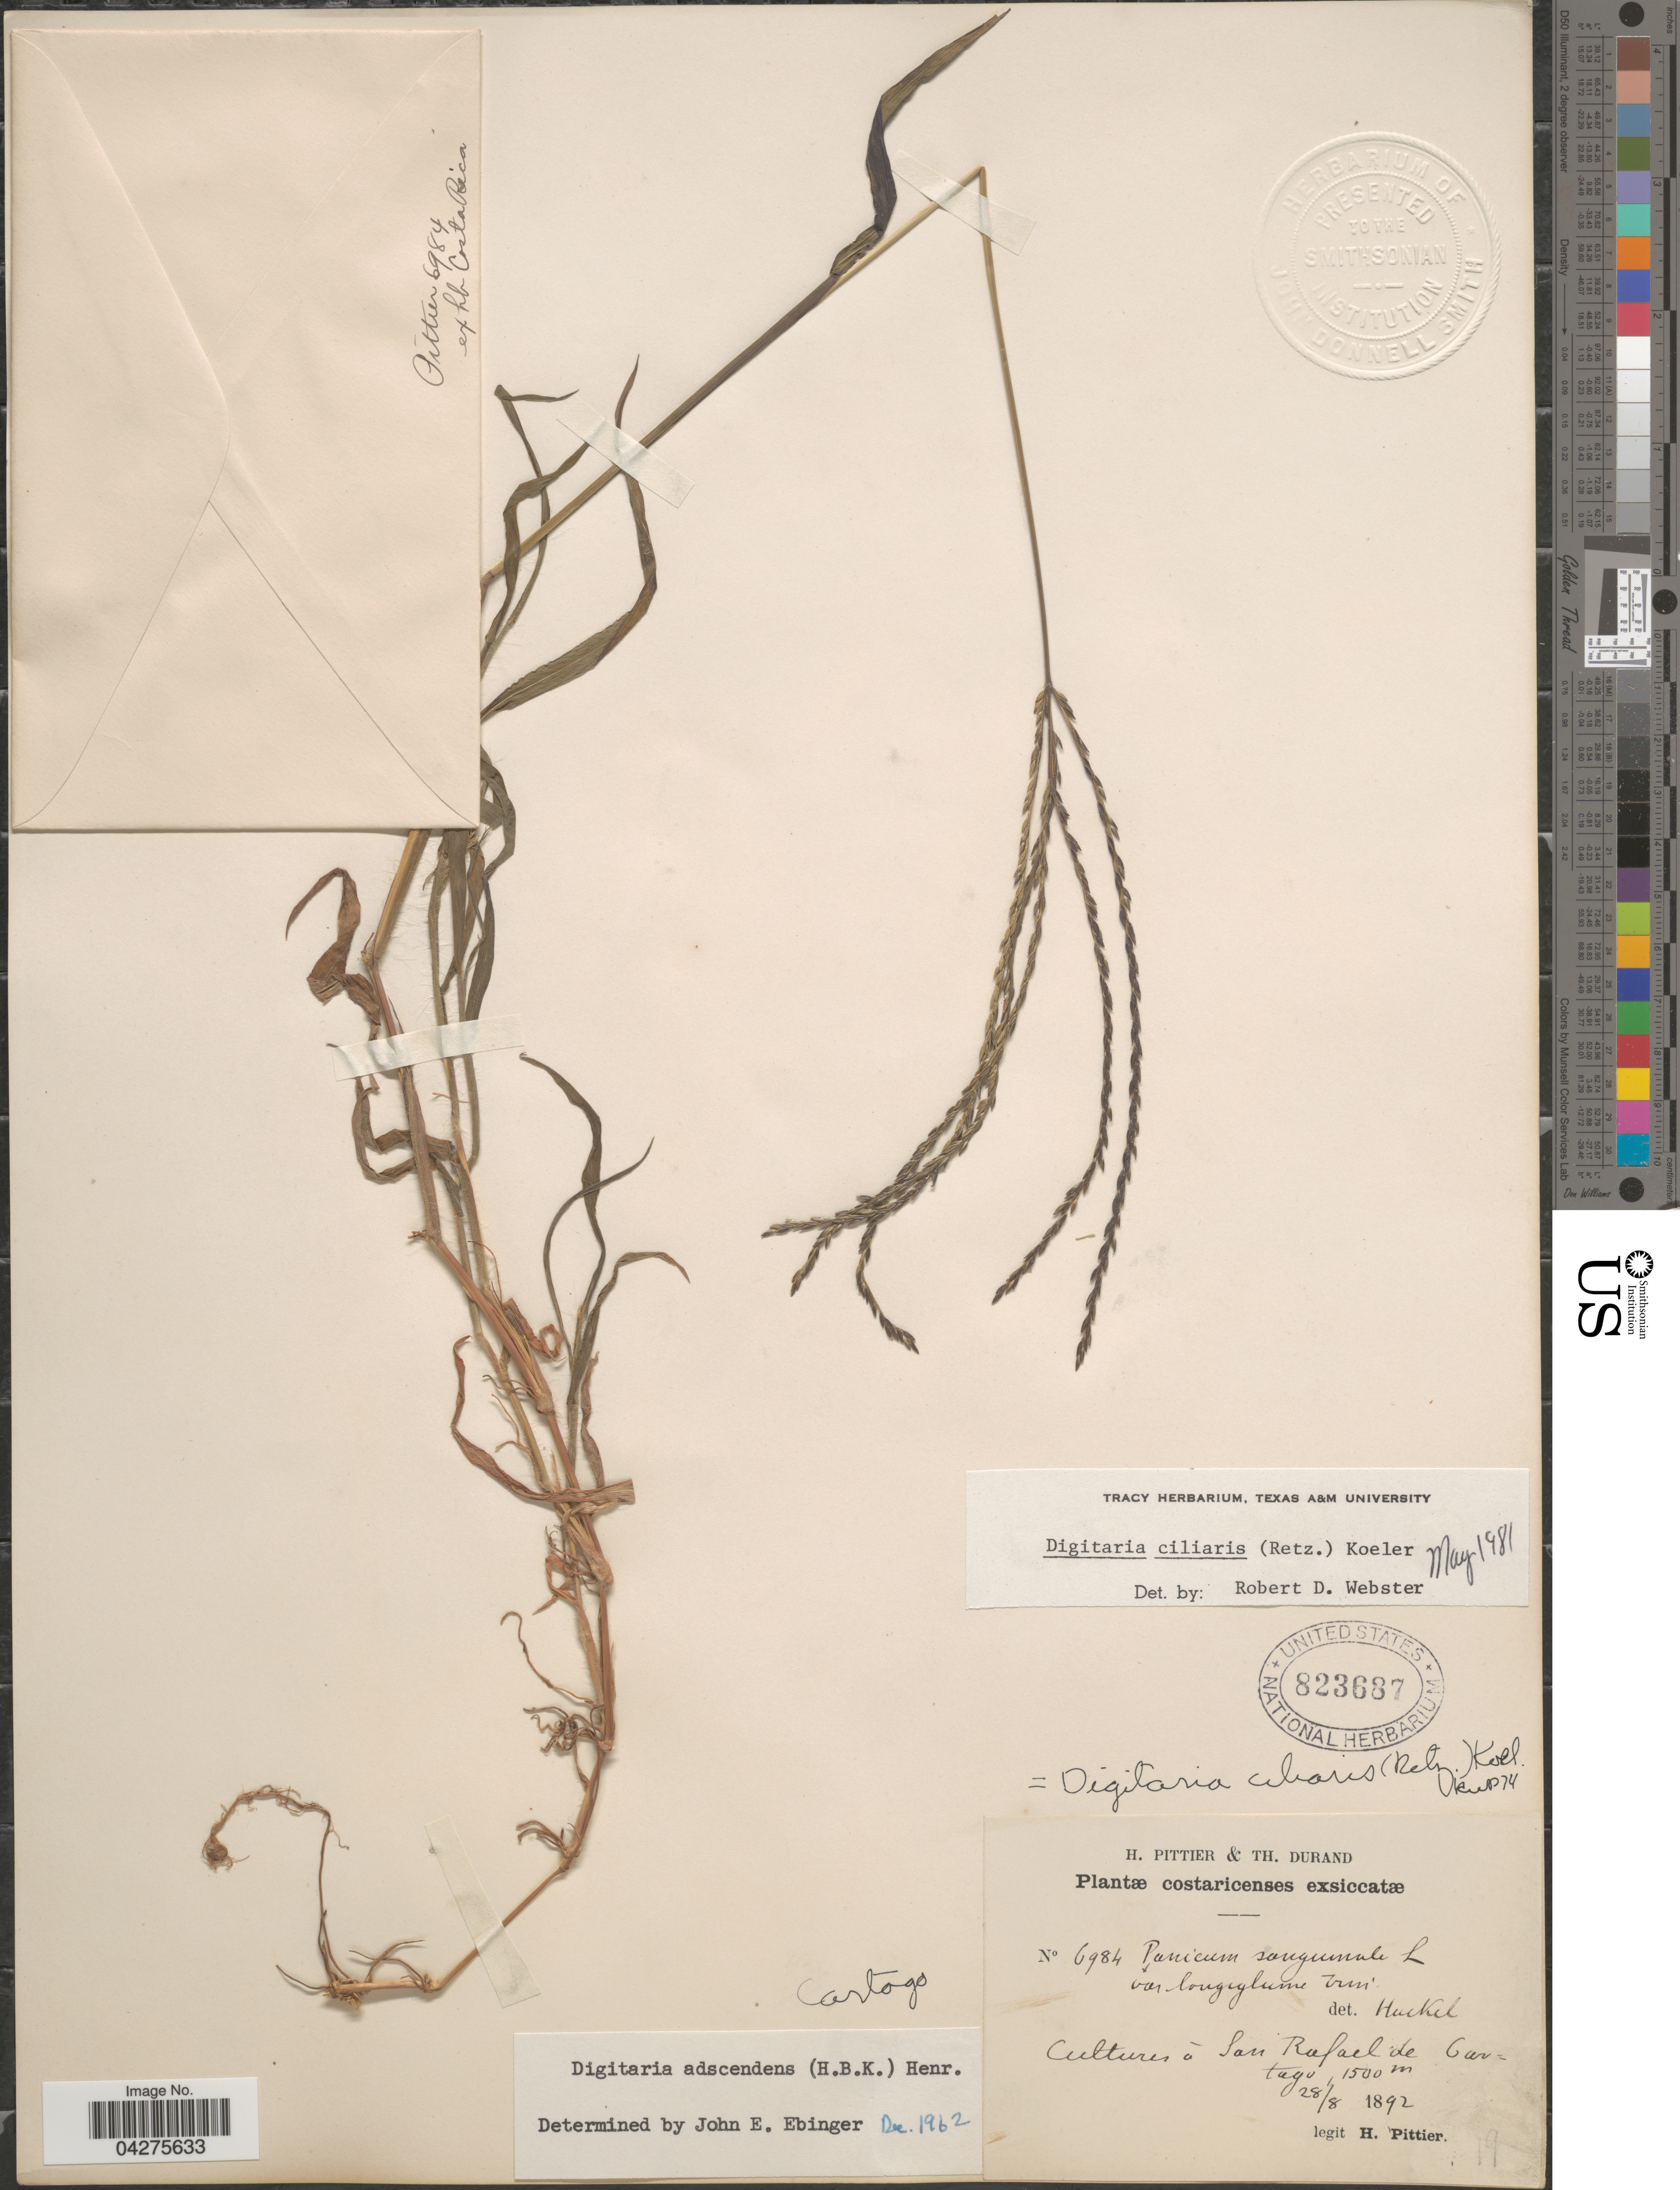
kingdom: Plantae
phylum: Tracheophyta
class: Liliopsida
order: Poales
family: Poaceae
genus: Digitaria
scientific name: Digitaria ciliaris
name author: (Retz.) Koeler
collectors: H. F. Pittier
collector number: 6984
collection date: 1892-08-28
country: Costa Rica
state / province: Cartago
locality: Cultures à San Rafael de Cartago.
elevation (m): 1500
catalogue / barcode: US 823687